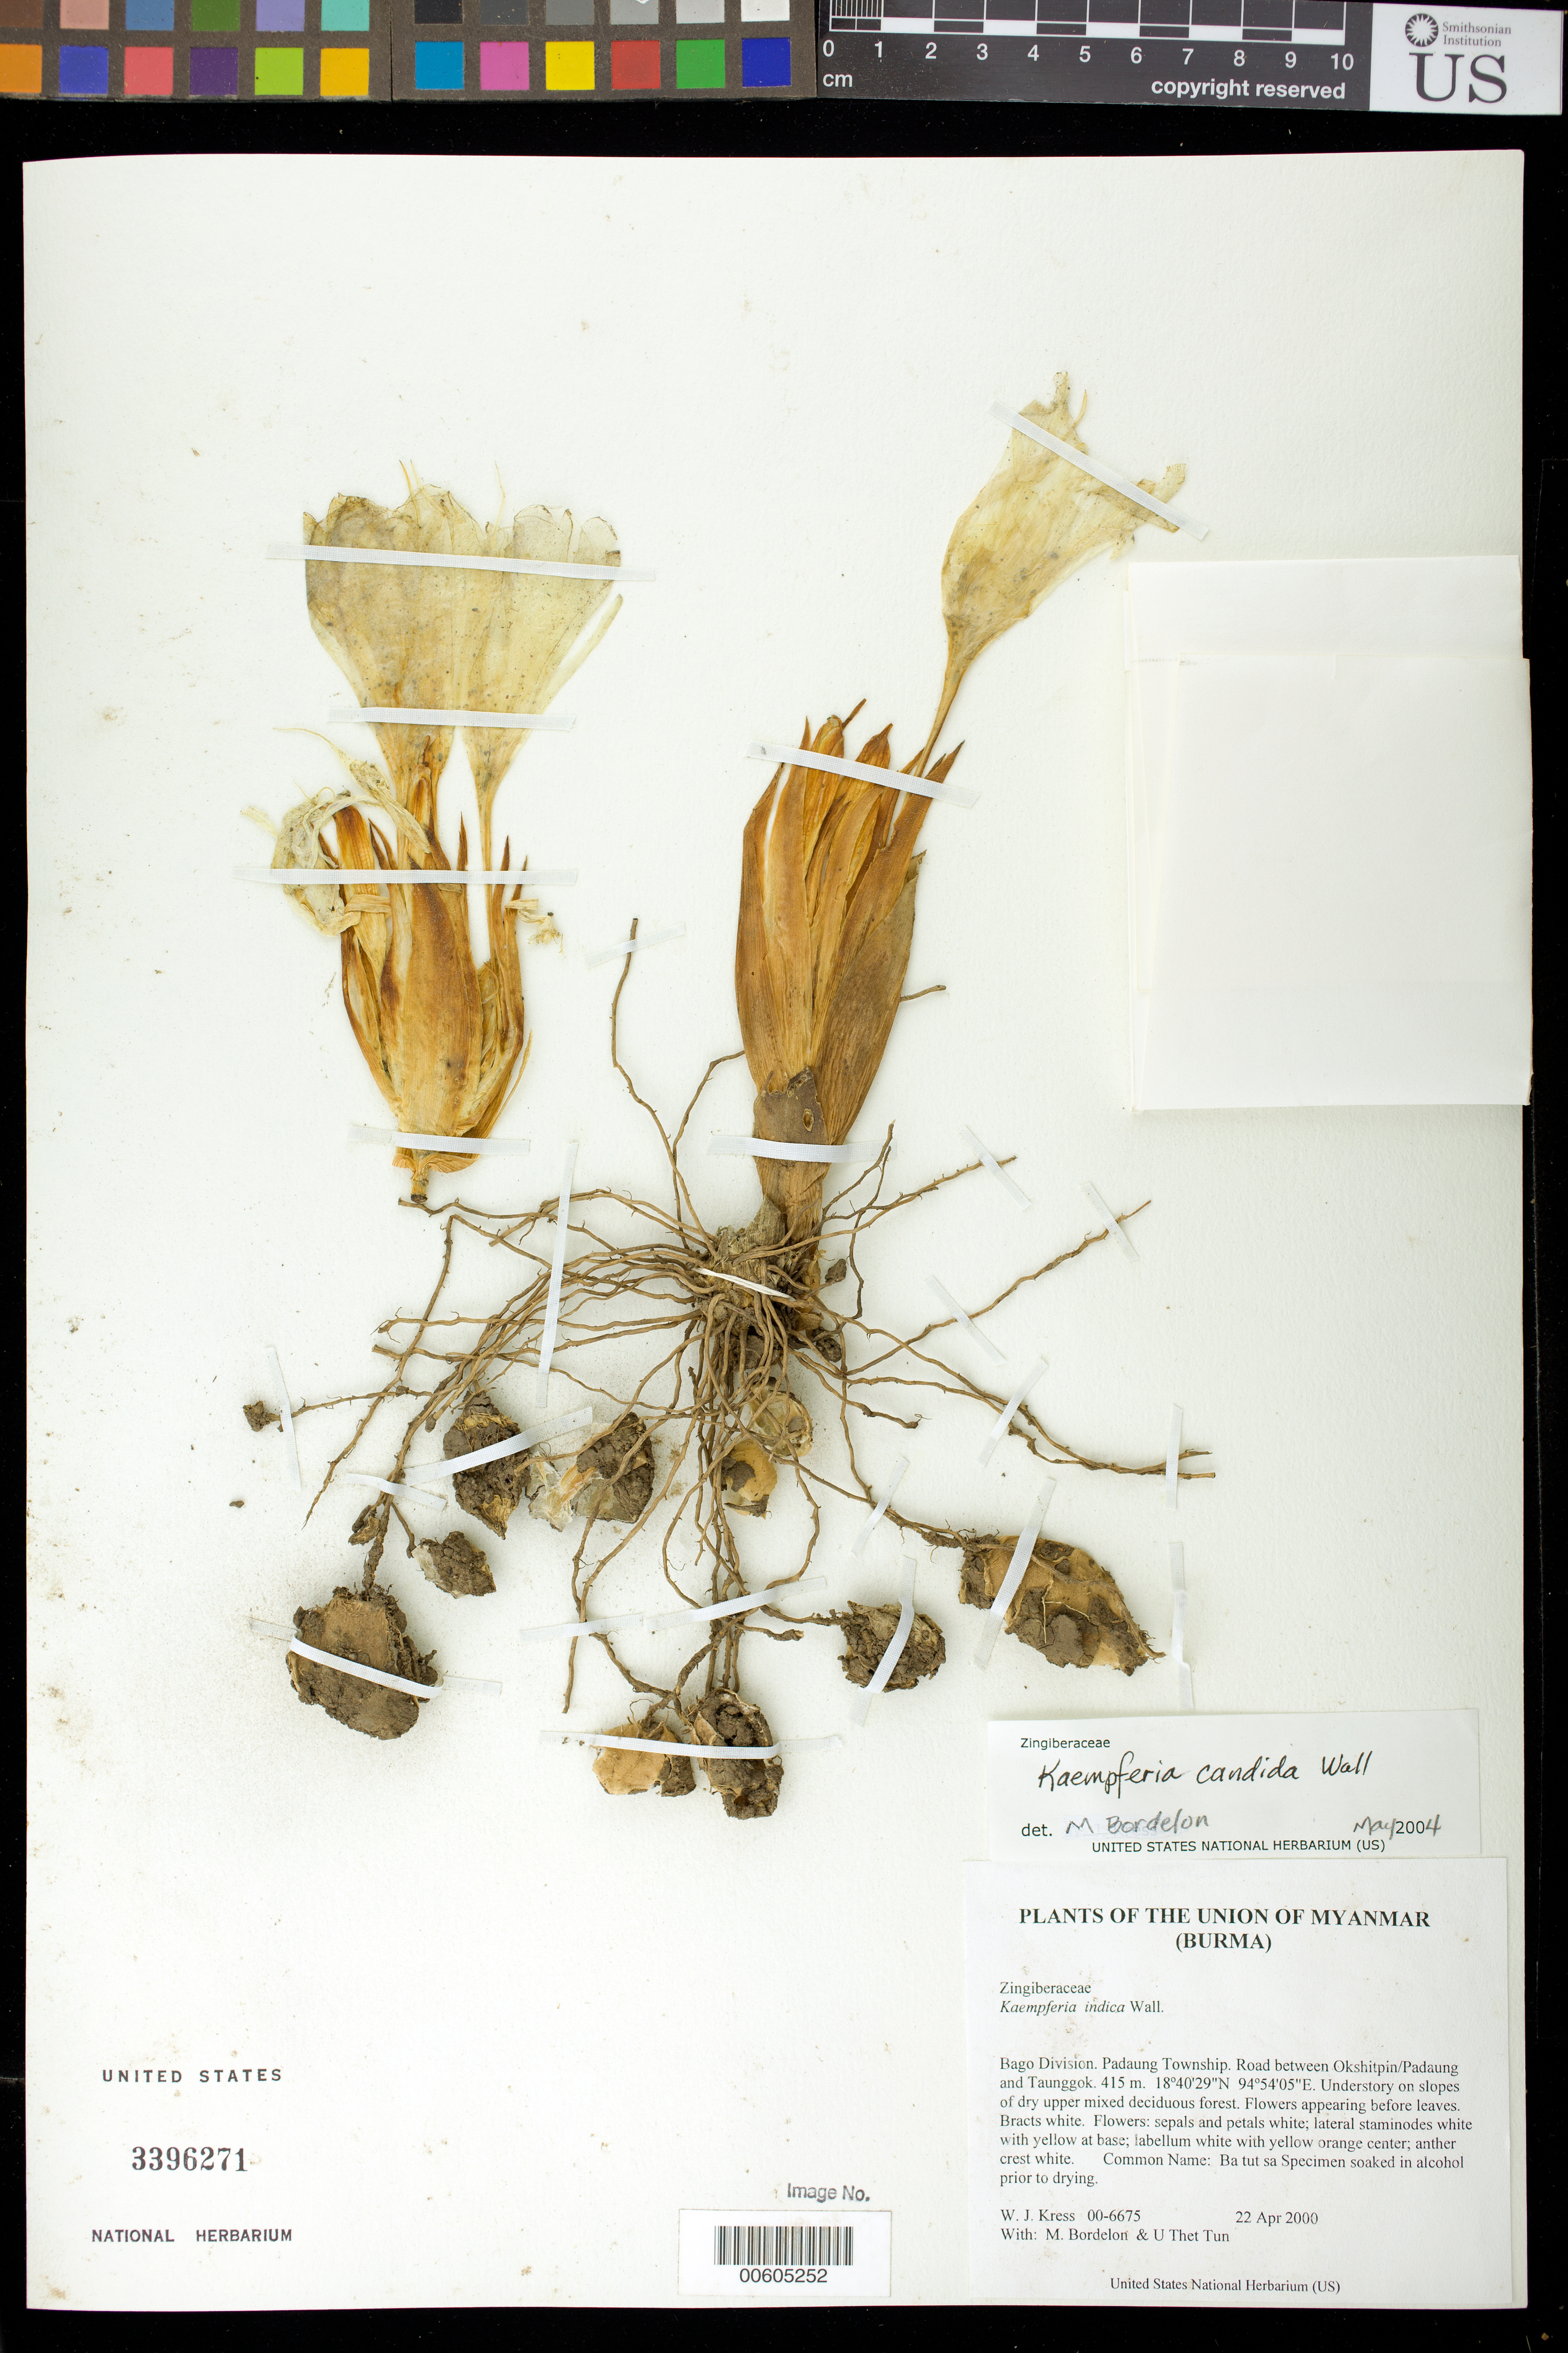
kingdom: Plantae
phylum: Tracheophyta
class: Liliopsida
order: Zingiberales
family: Zingiberaceae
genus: Kaempferia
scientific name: Kaempferia candida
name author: Wall.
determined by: Bordelon, M.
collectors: W. J. Kress, M. Bordelon & Thet Htun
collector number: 00-6675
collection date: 2000-04-22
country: Myanmar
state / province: Bago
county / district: Padaung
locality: Road between Okshitpin/Padaung and Taunggok.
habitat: Understory on slopes of dry upper mixed deciduous forest.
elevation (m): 415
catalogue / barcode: US 3396271